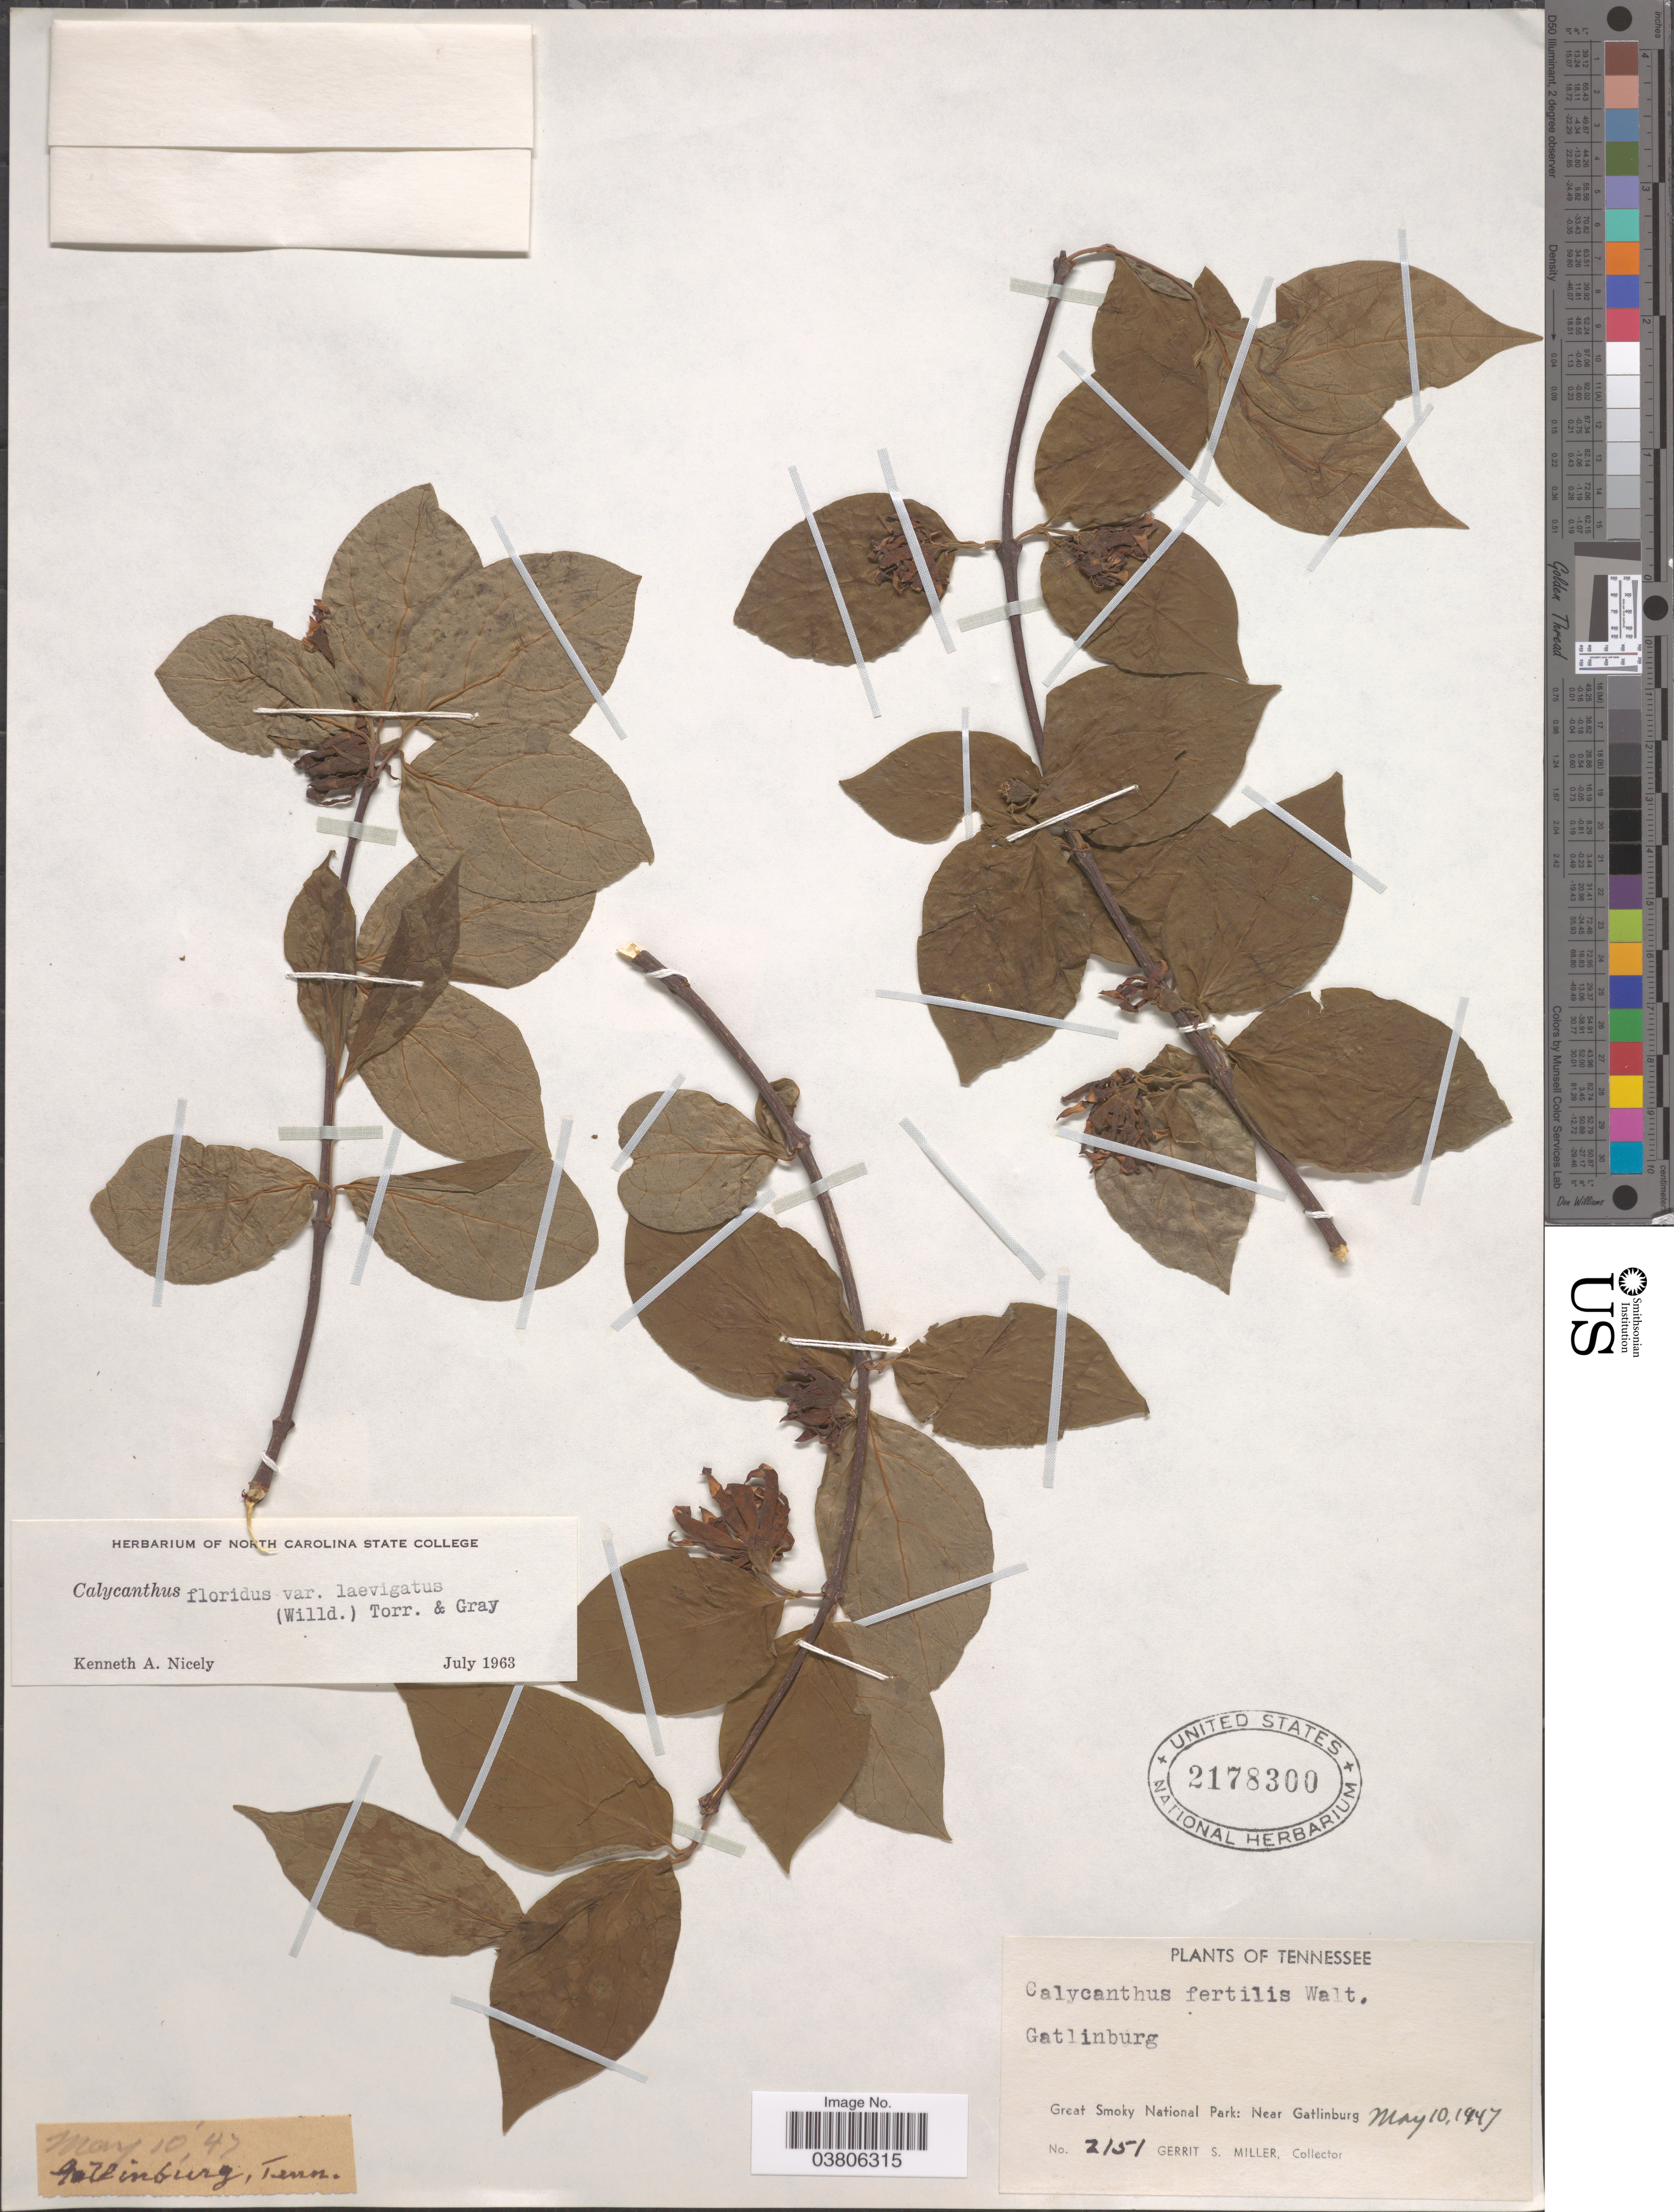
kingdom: Plantae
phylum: Tracheophyta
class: Magnoliopsida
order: Laurales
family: Calycanthaceae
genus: Calycanthus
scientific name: Calycanthus floridus var. laevigatus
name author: (Willd.) Torr. & A. Gray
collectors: G. S. Miller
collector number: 2151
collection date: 1947-05-10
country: United States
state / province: Tennessee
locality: Gatlinburg. Great Smoky National Park: Near Gatlinburg.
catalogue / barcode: US 2178300